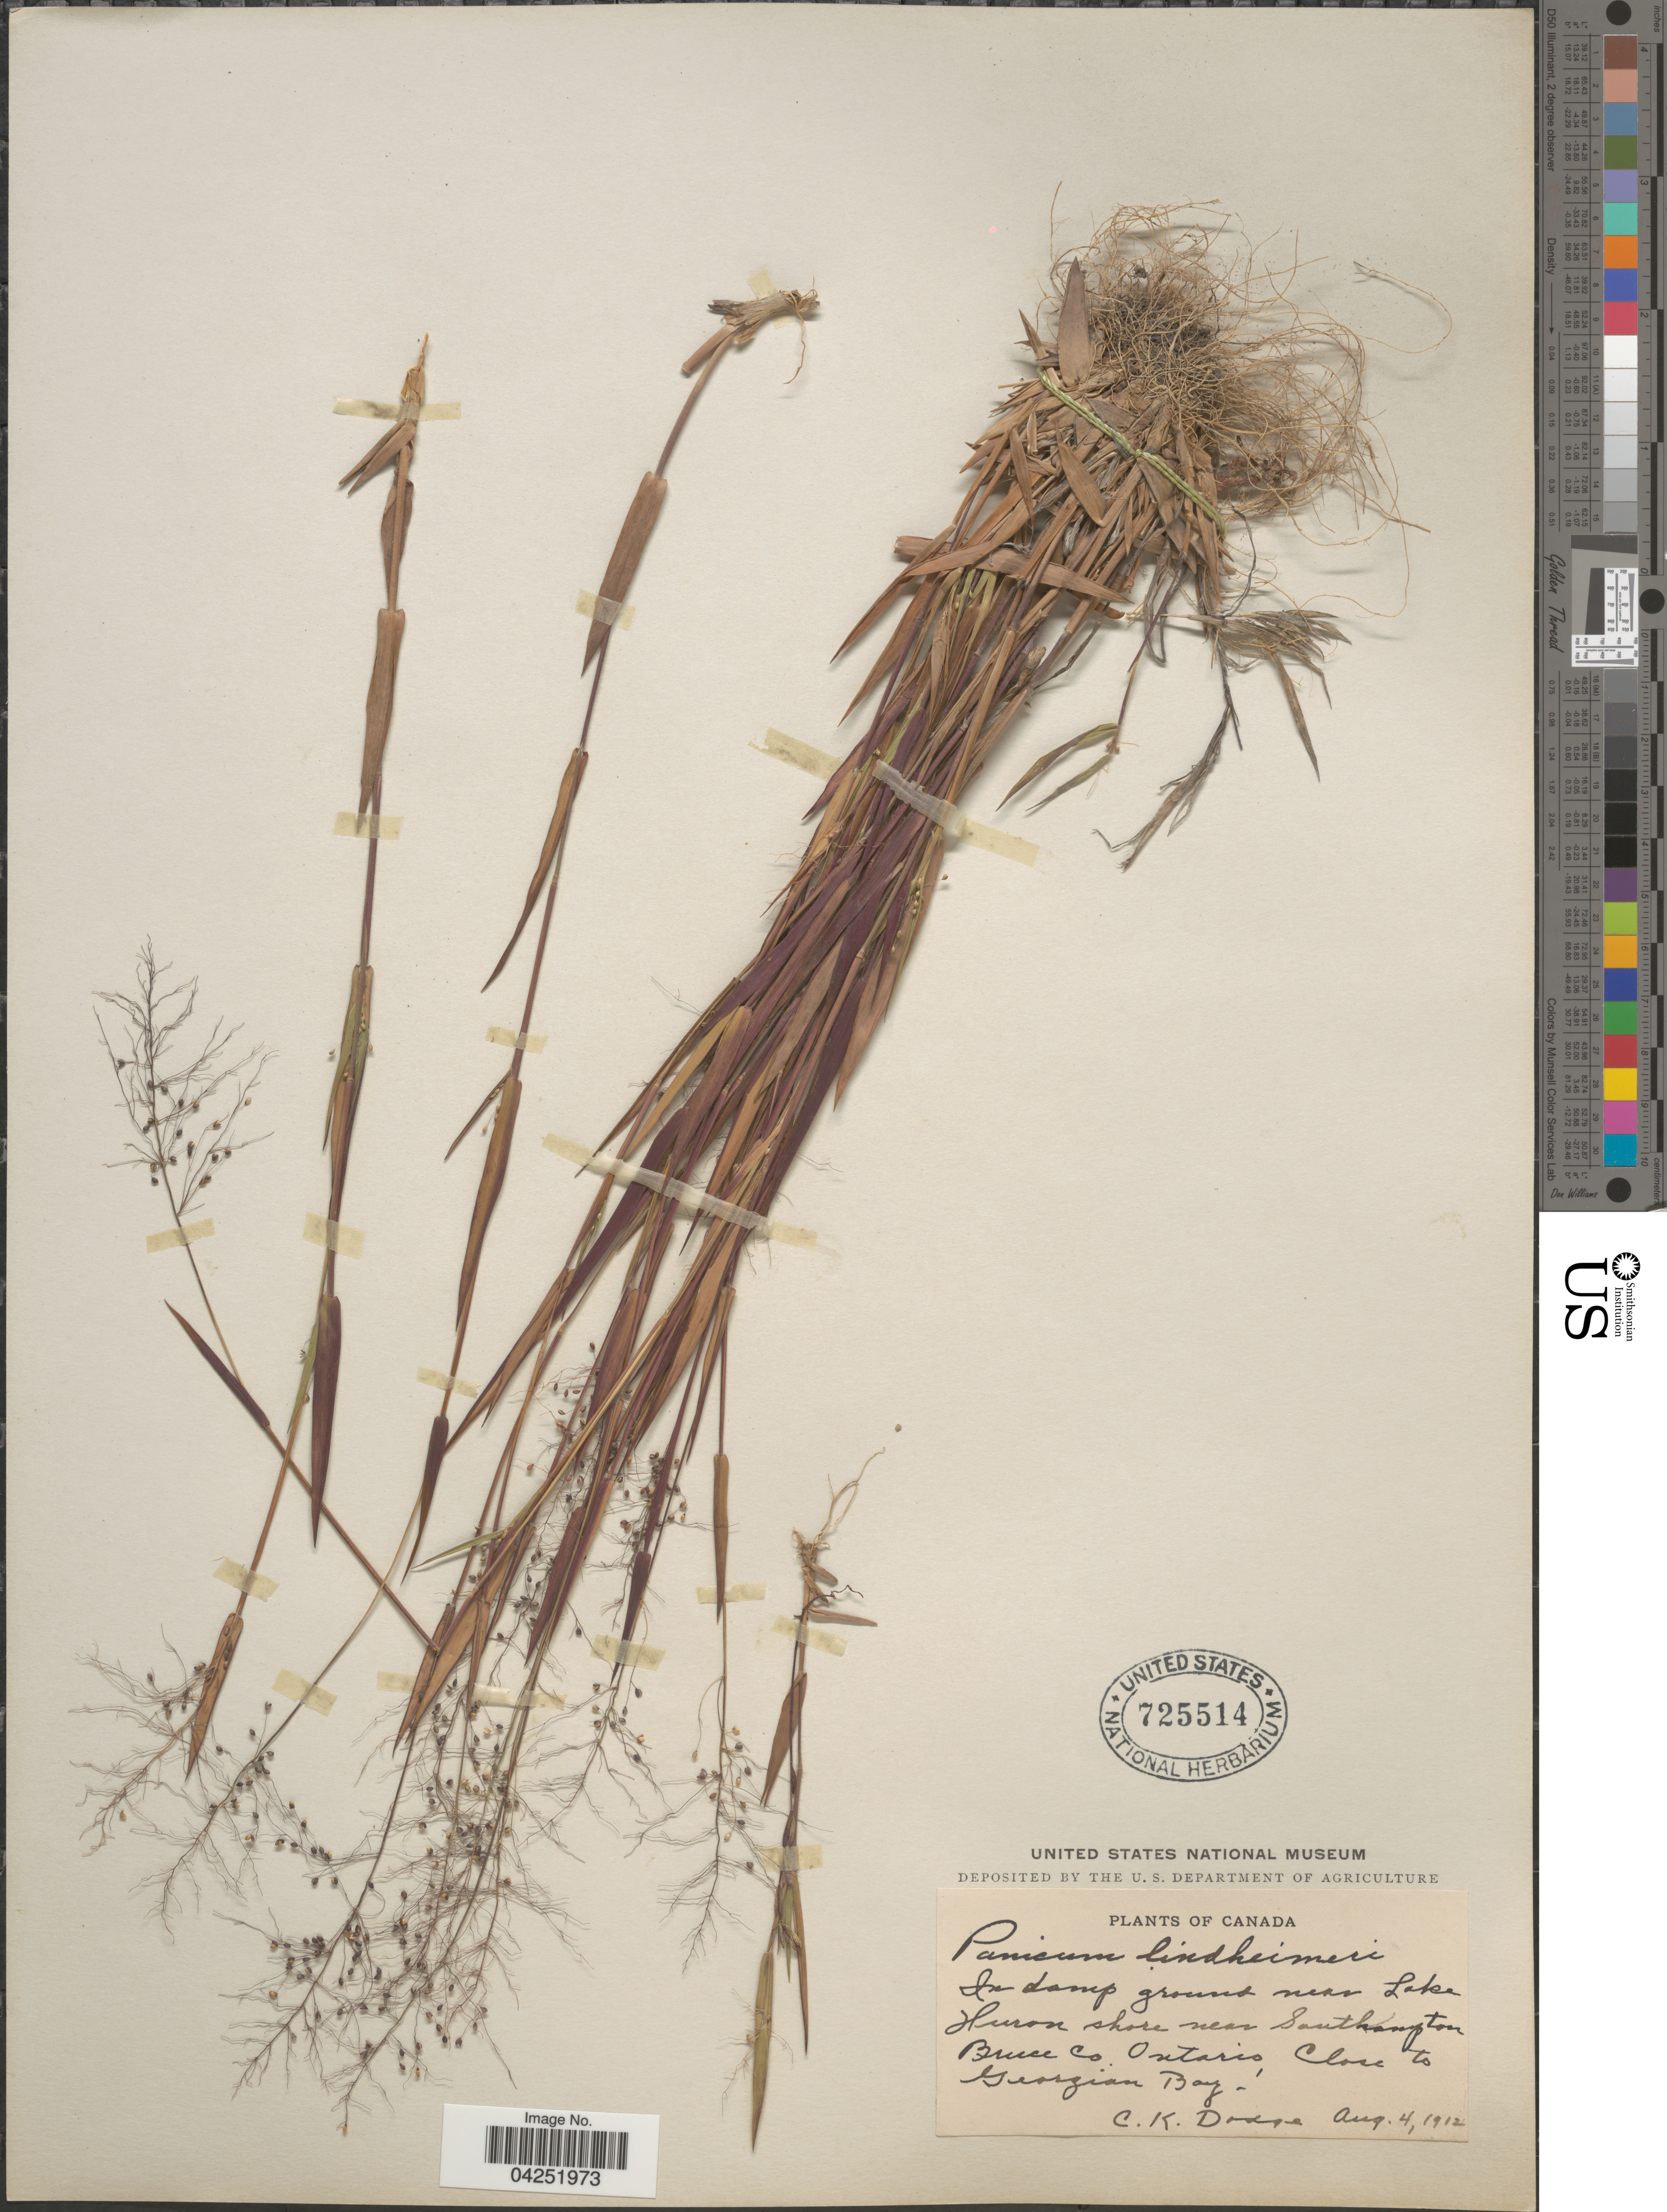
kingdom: Plantae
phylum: Tracheophyta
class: Liliopsida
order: Poales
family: Poaceae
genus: Dichanthelium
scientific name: Dichanthelium acuminatum var. lindheimeri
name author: (Nash) Gould & C.A. Clark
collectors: C. Dodge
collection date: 1912-08-04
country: Canada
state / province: Ontario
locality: In damp ground near Lake Huron shore near Southampton, Bruce Co., Close to Georgian Bay.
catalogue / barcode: US 725514